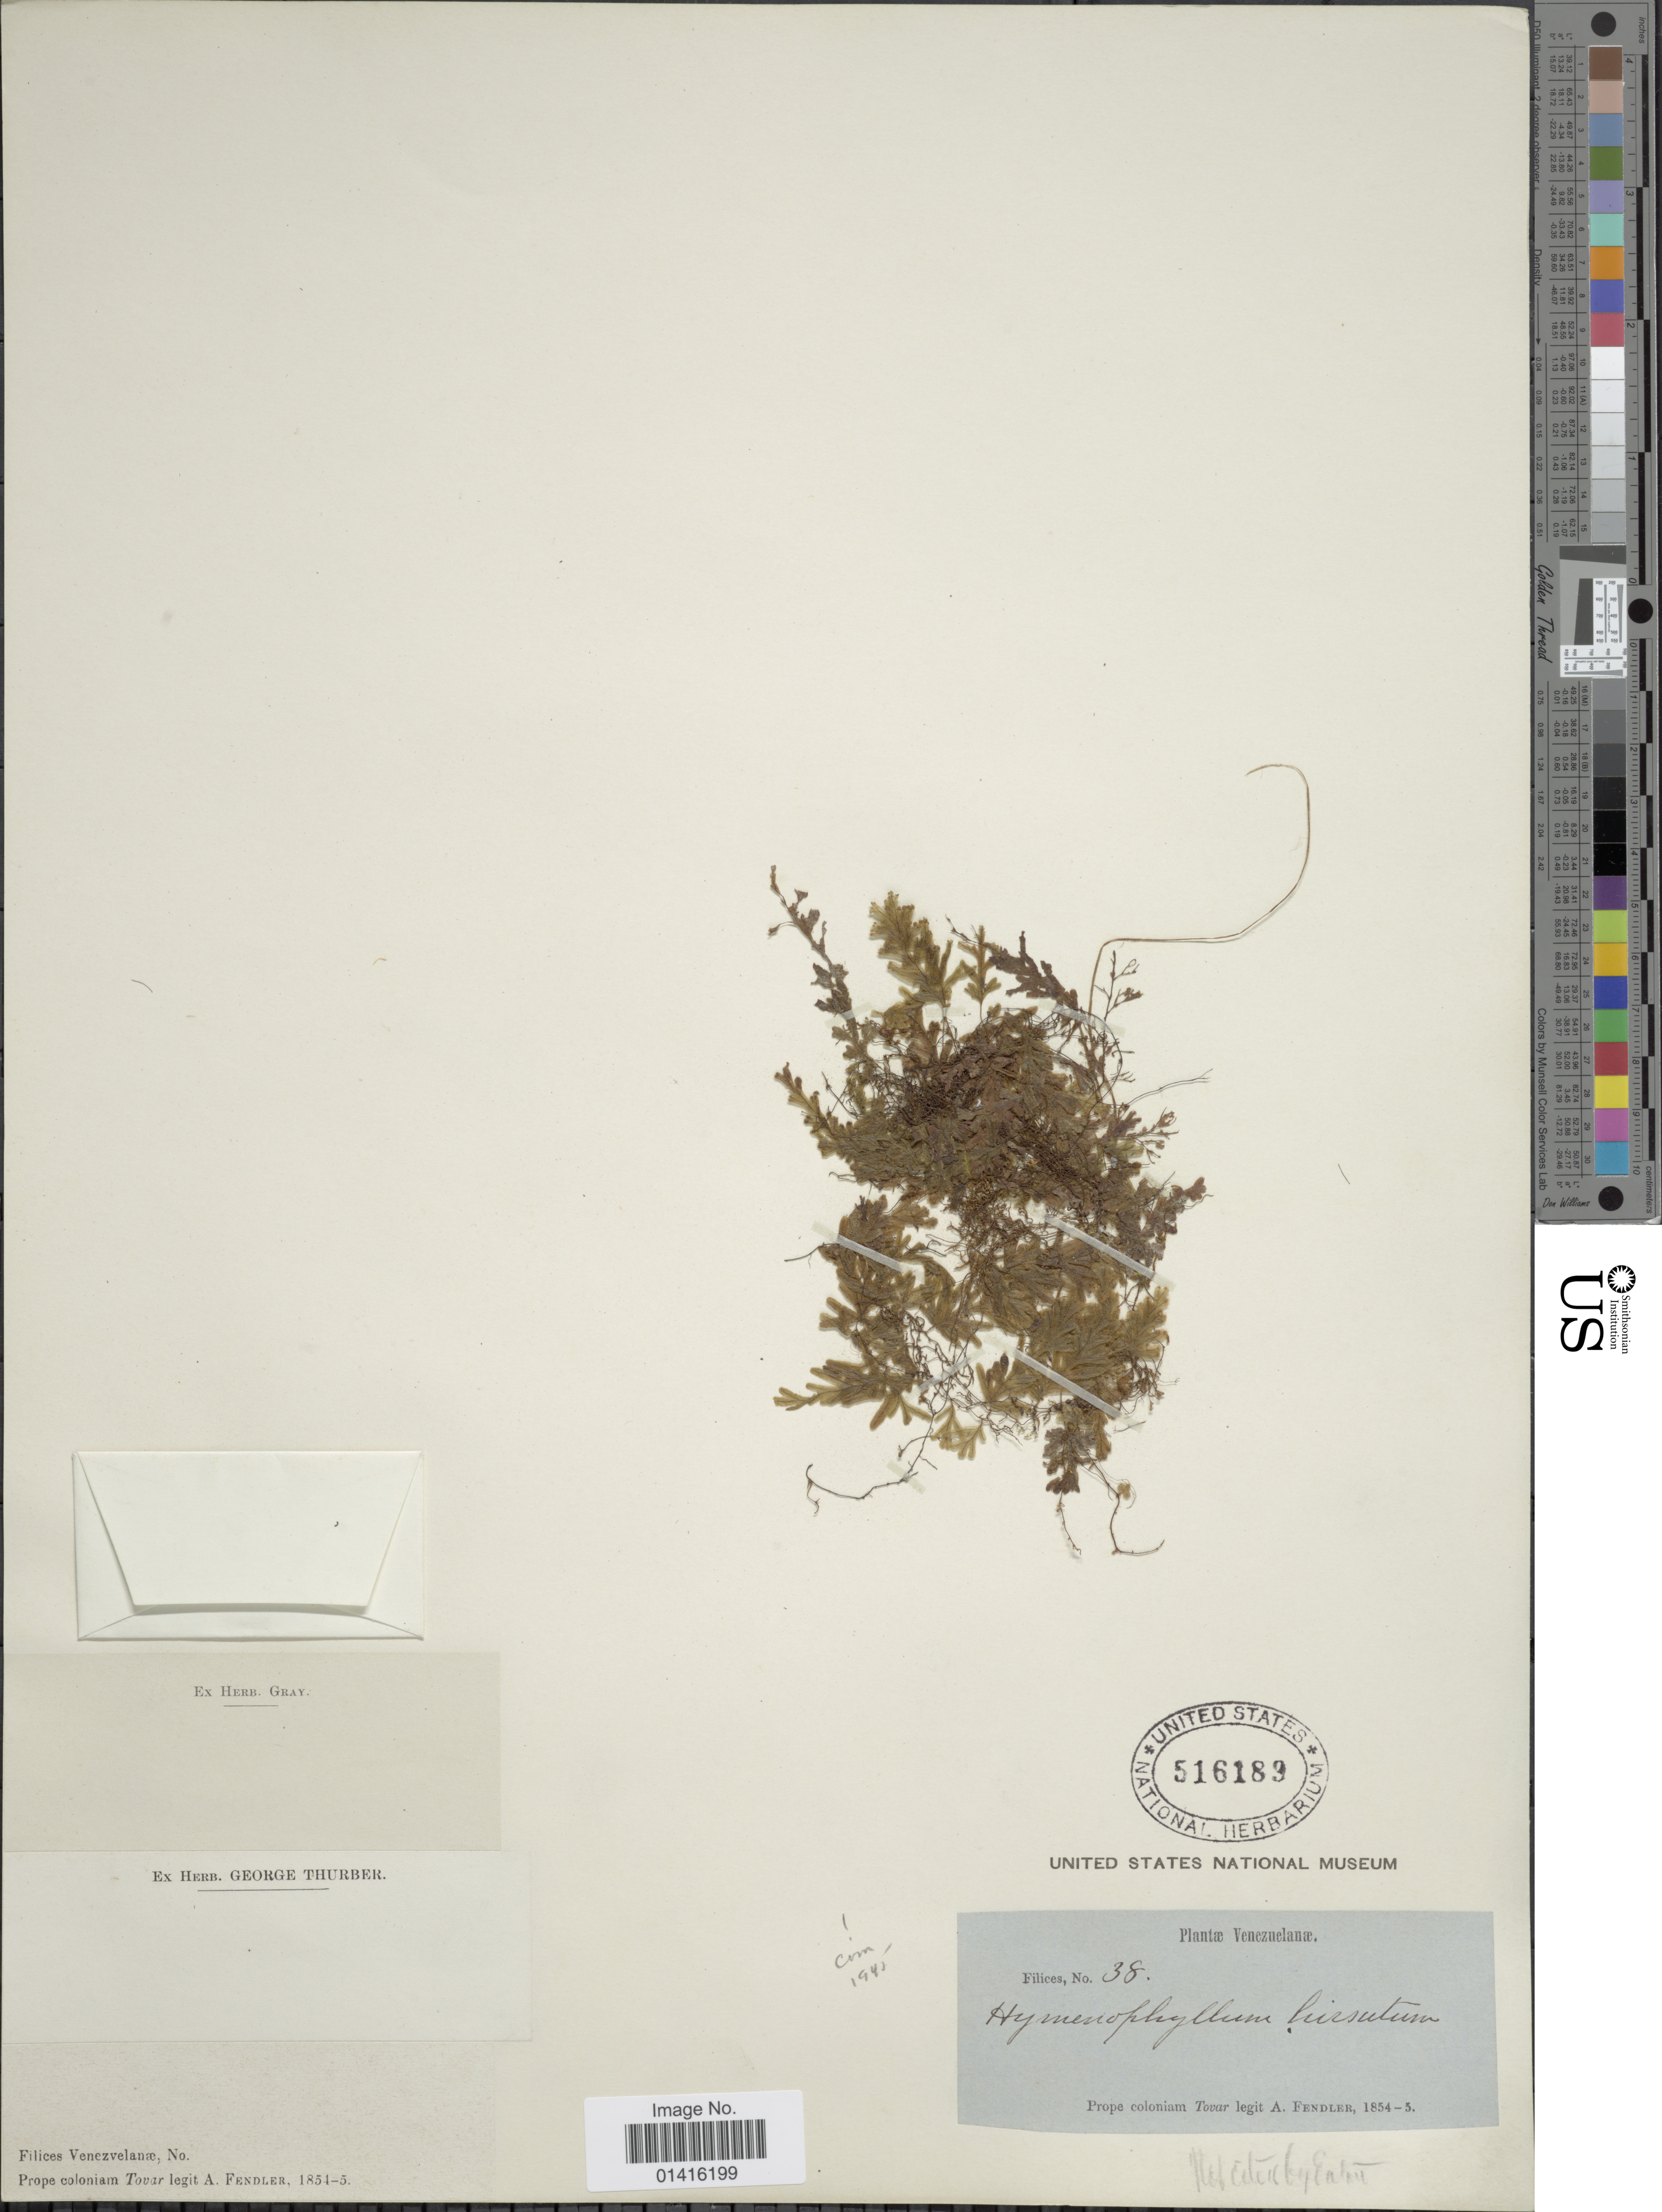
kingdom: Plantae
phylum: Tracheophyta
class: Polypodiopsida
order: Hymenophyllales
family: Hymenophyllaceae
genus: Hymenophyllum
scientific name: Hymenophyllum fragile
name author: (Hedw.) C.V. Morton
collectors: A. Fendler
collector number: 38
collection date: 1854/1855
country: Venezuela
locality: Prope coloniam Tovar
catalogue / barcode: US 516189